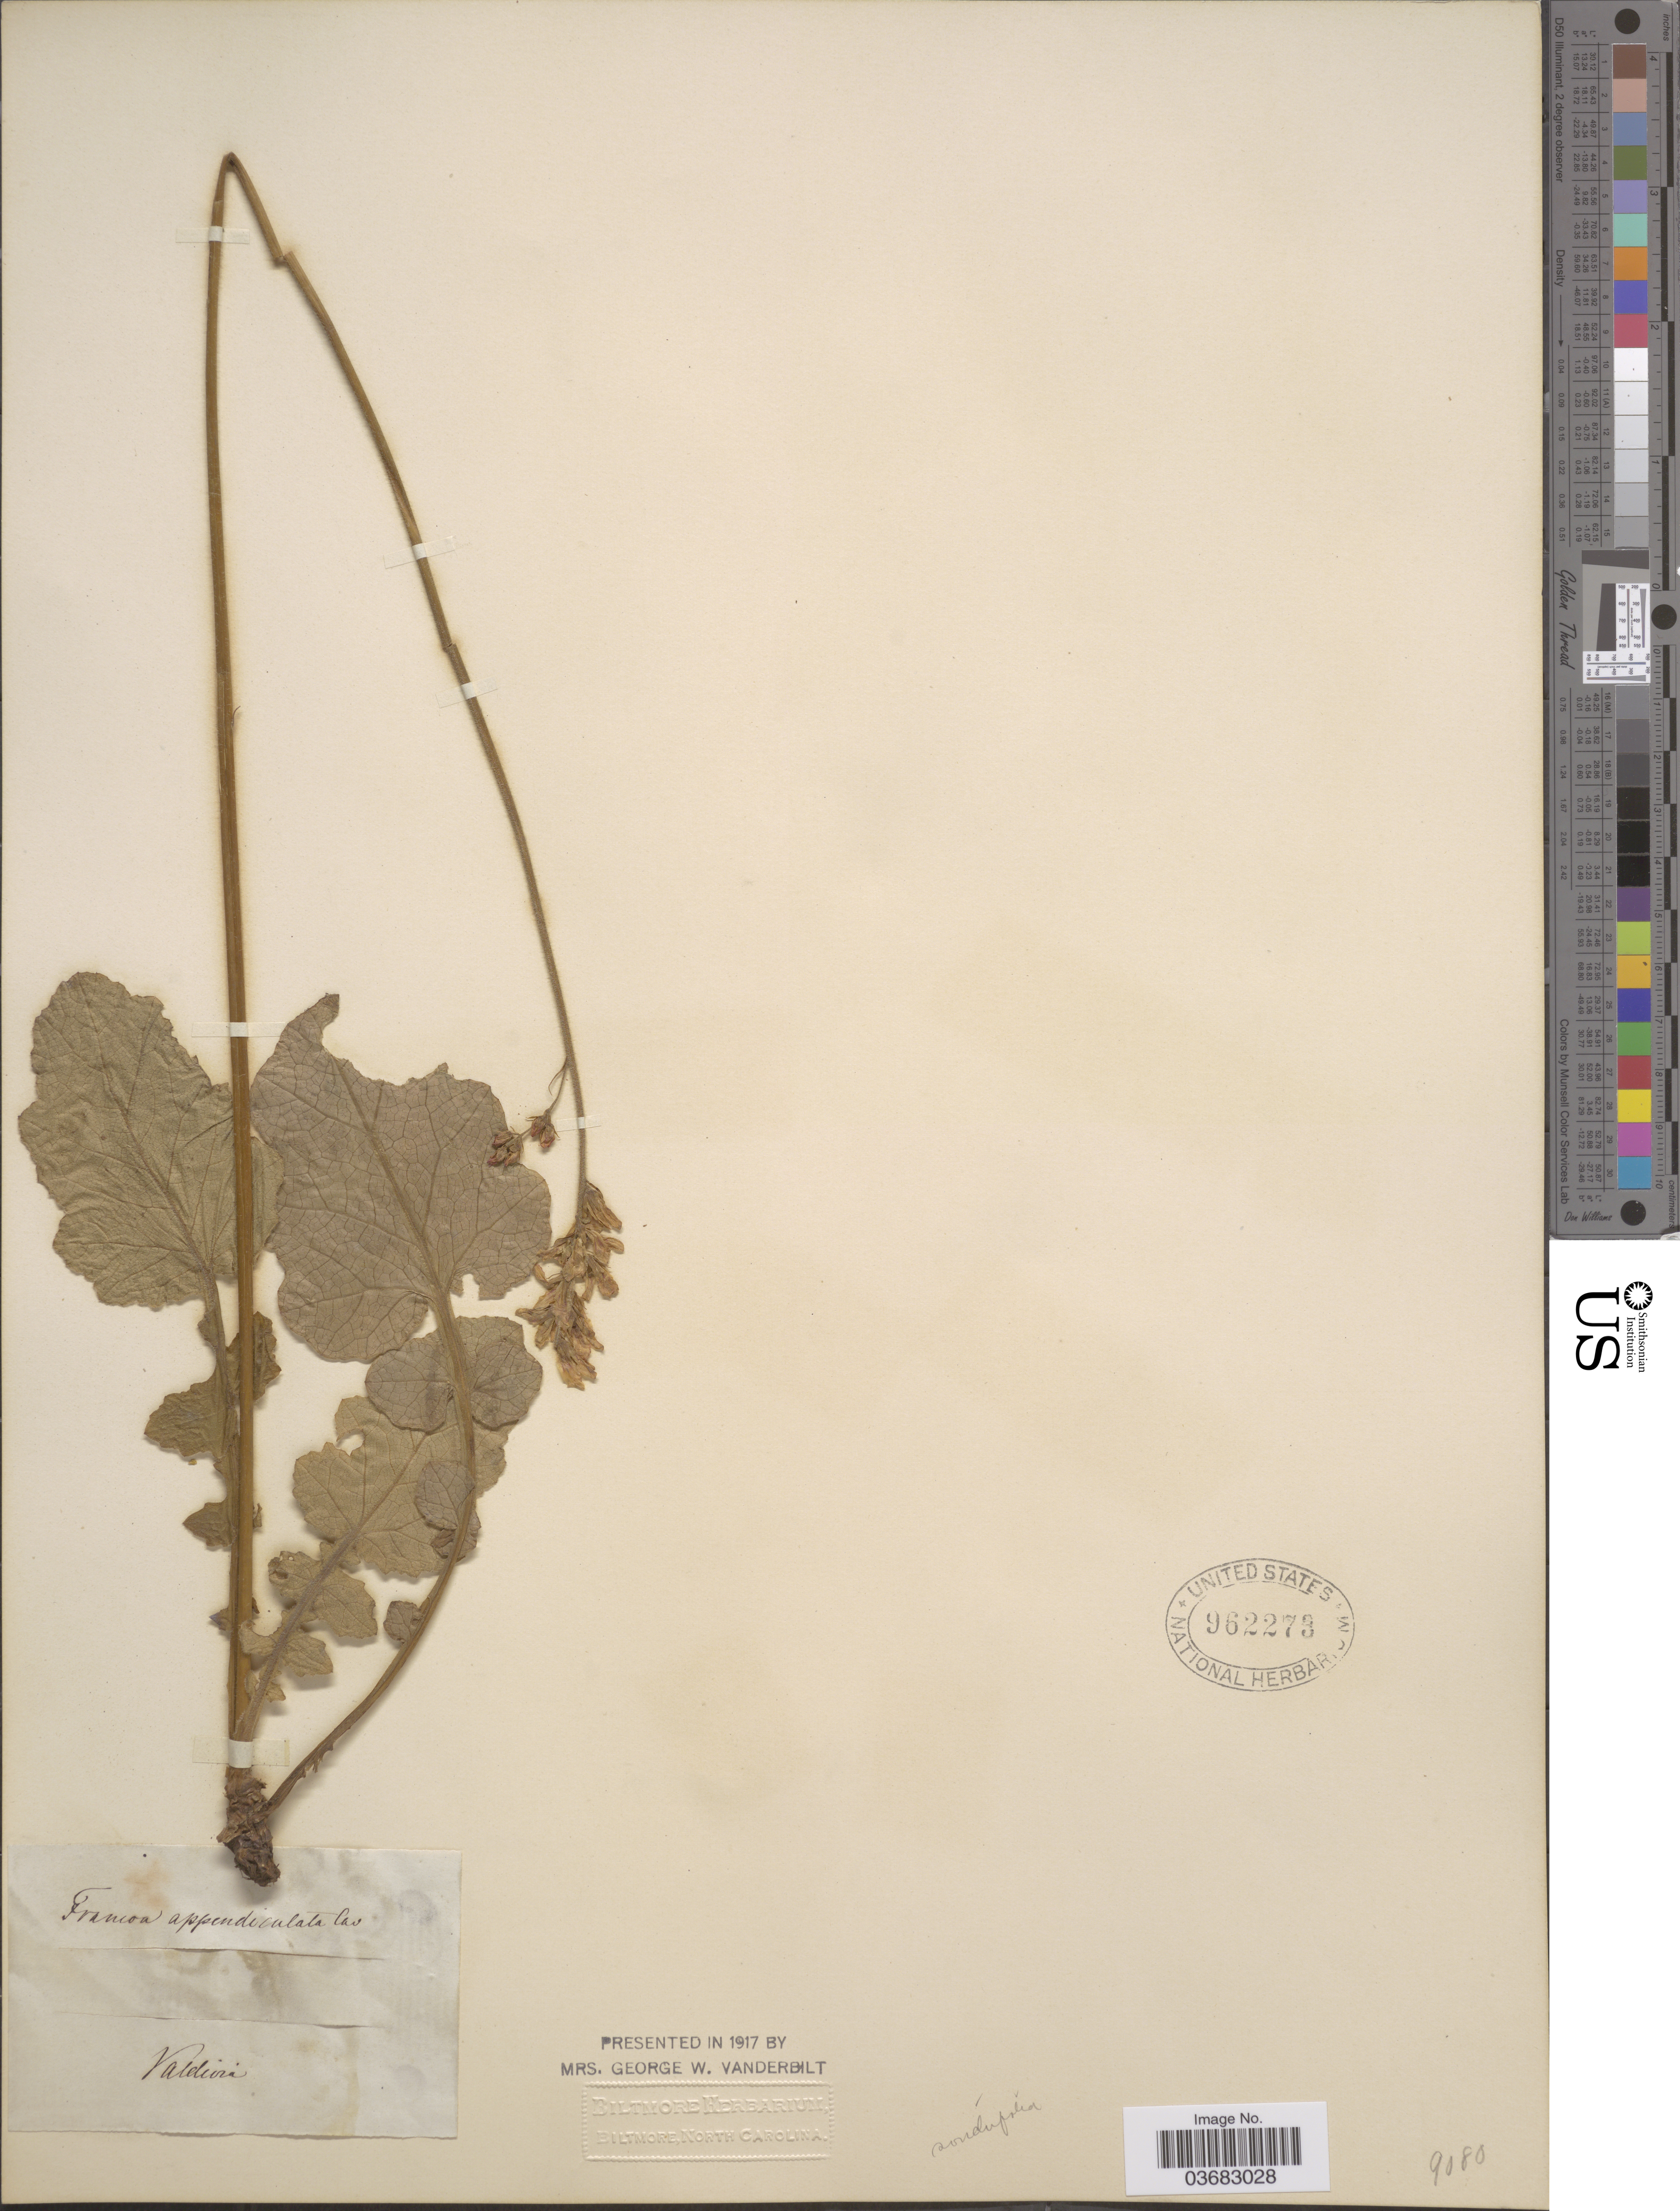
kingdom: Plantae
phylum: Tracheophyta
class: Magnoliopsida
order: Geraniales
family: Francoaceae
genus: Francoa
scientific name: Francoa appendiculata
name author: Cav.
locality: Valdivia.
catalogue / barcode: US 962273